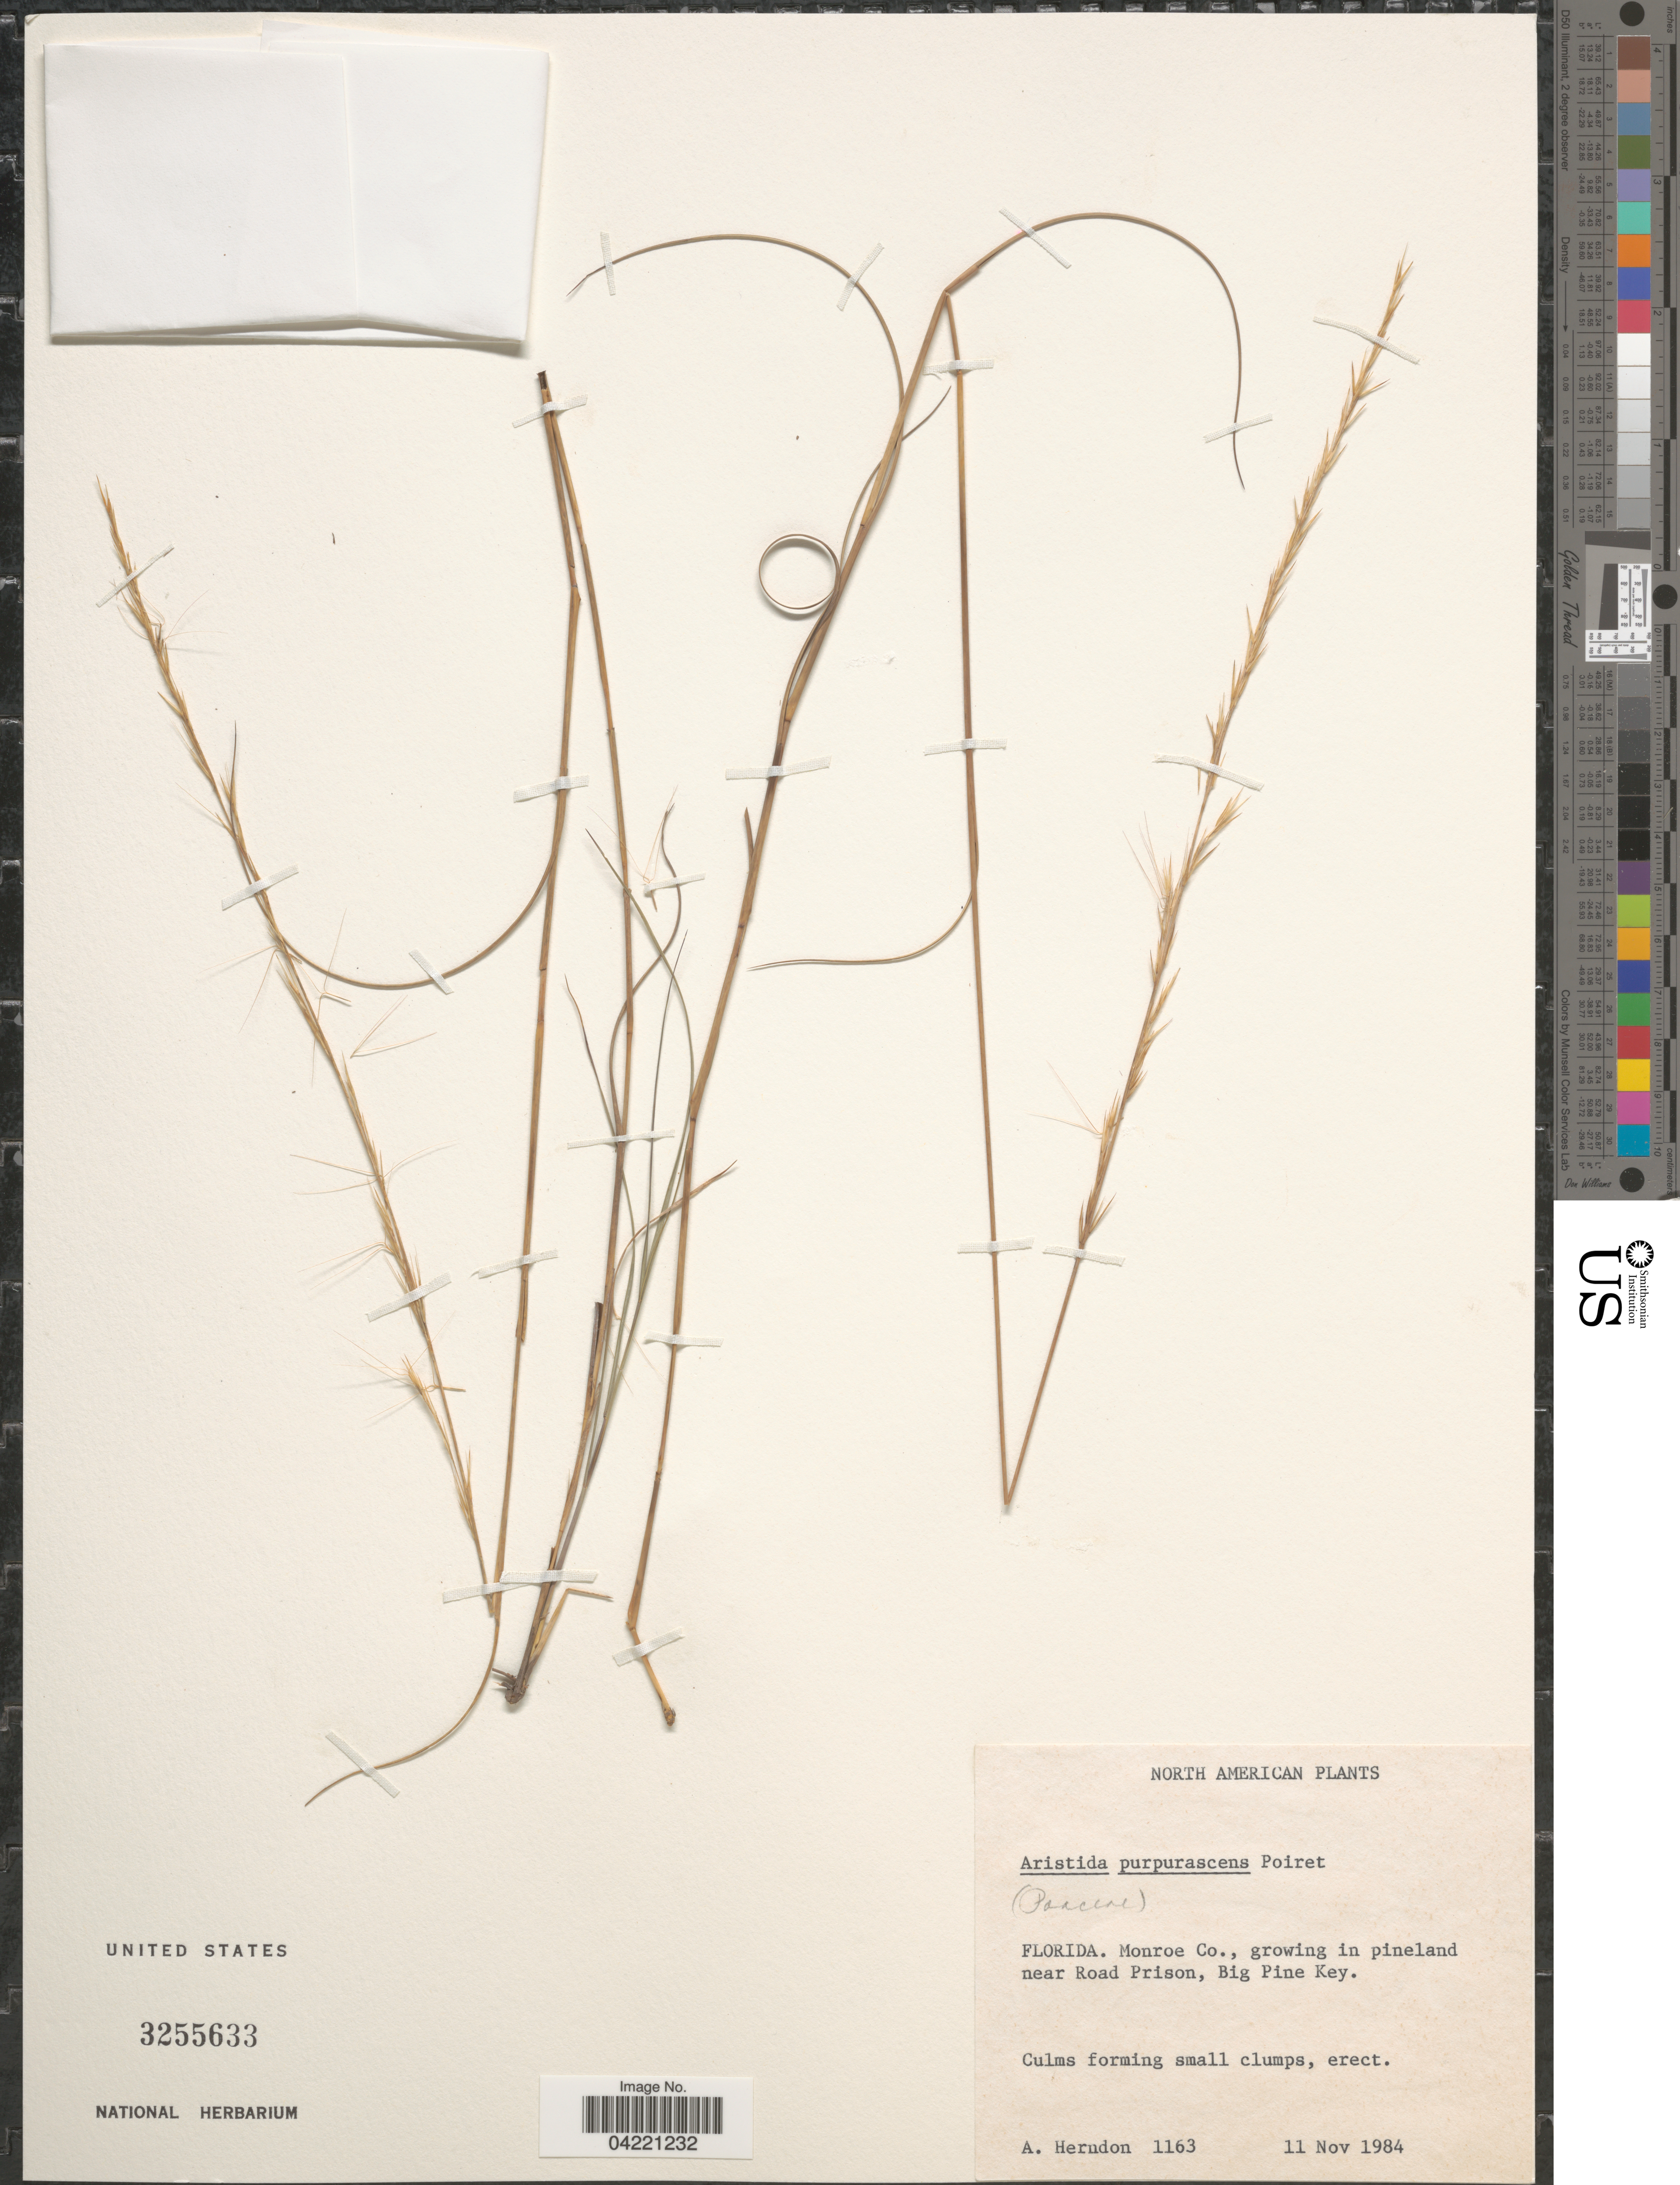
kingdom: Plantae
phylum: Tracheophyta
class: Liliopsida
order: Poales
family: Poaceae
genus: Aristida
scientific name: Aristida purpurascens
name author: Poir.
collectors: A. Herndon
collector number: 1163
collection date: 1984-11-11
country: United States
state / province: Florida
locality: Monroe Co., growing in pineland near Road Prison, Big Pine Key.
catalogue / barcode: US 3255633